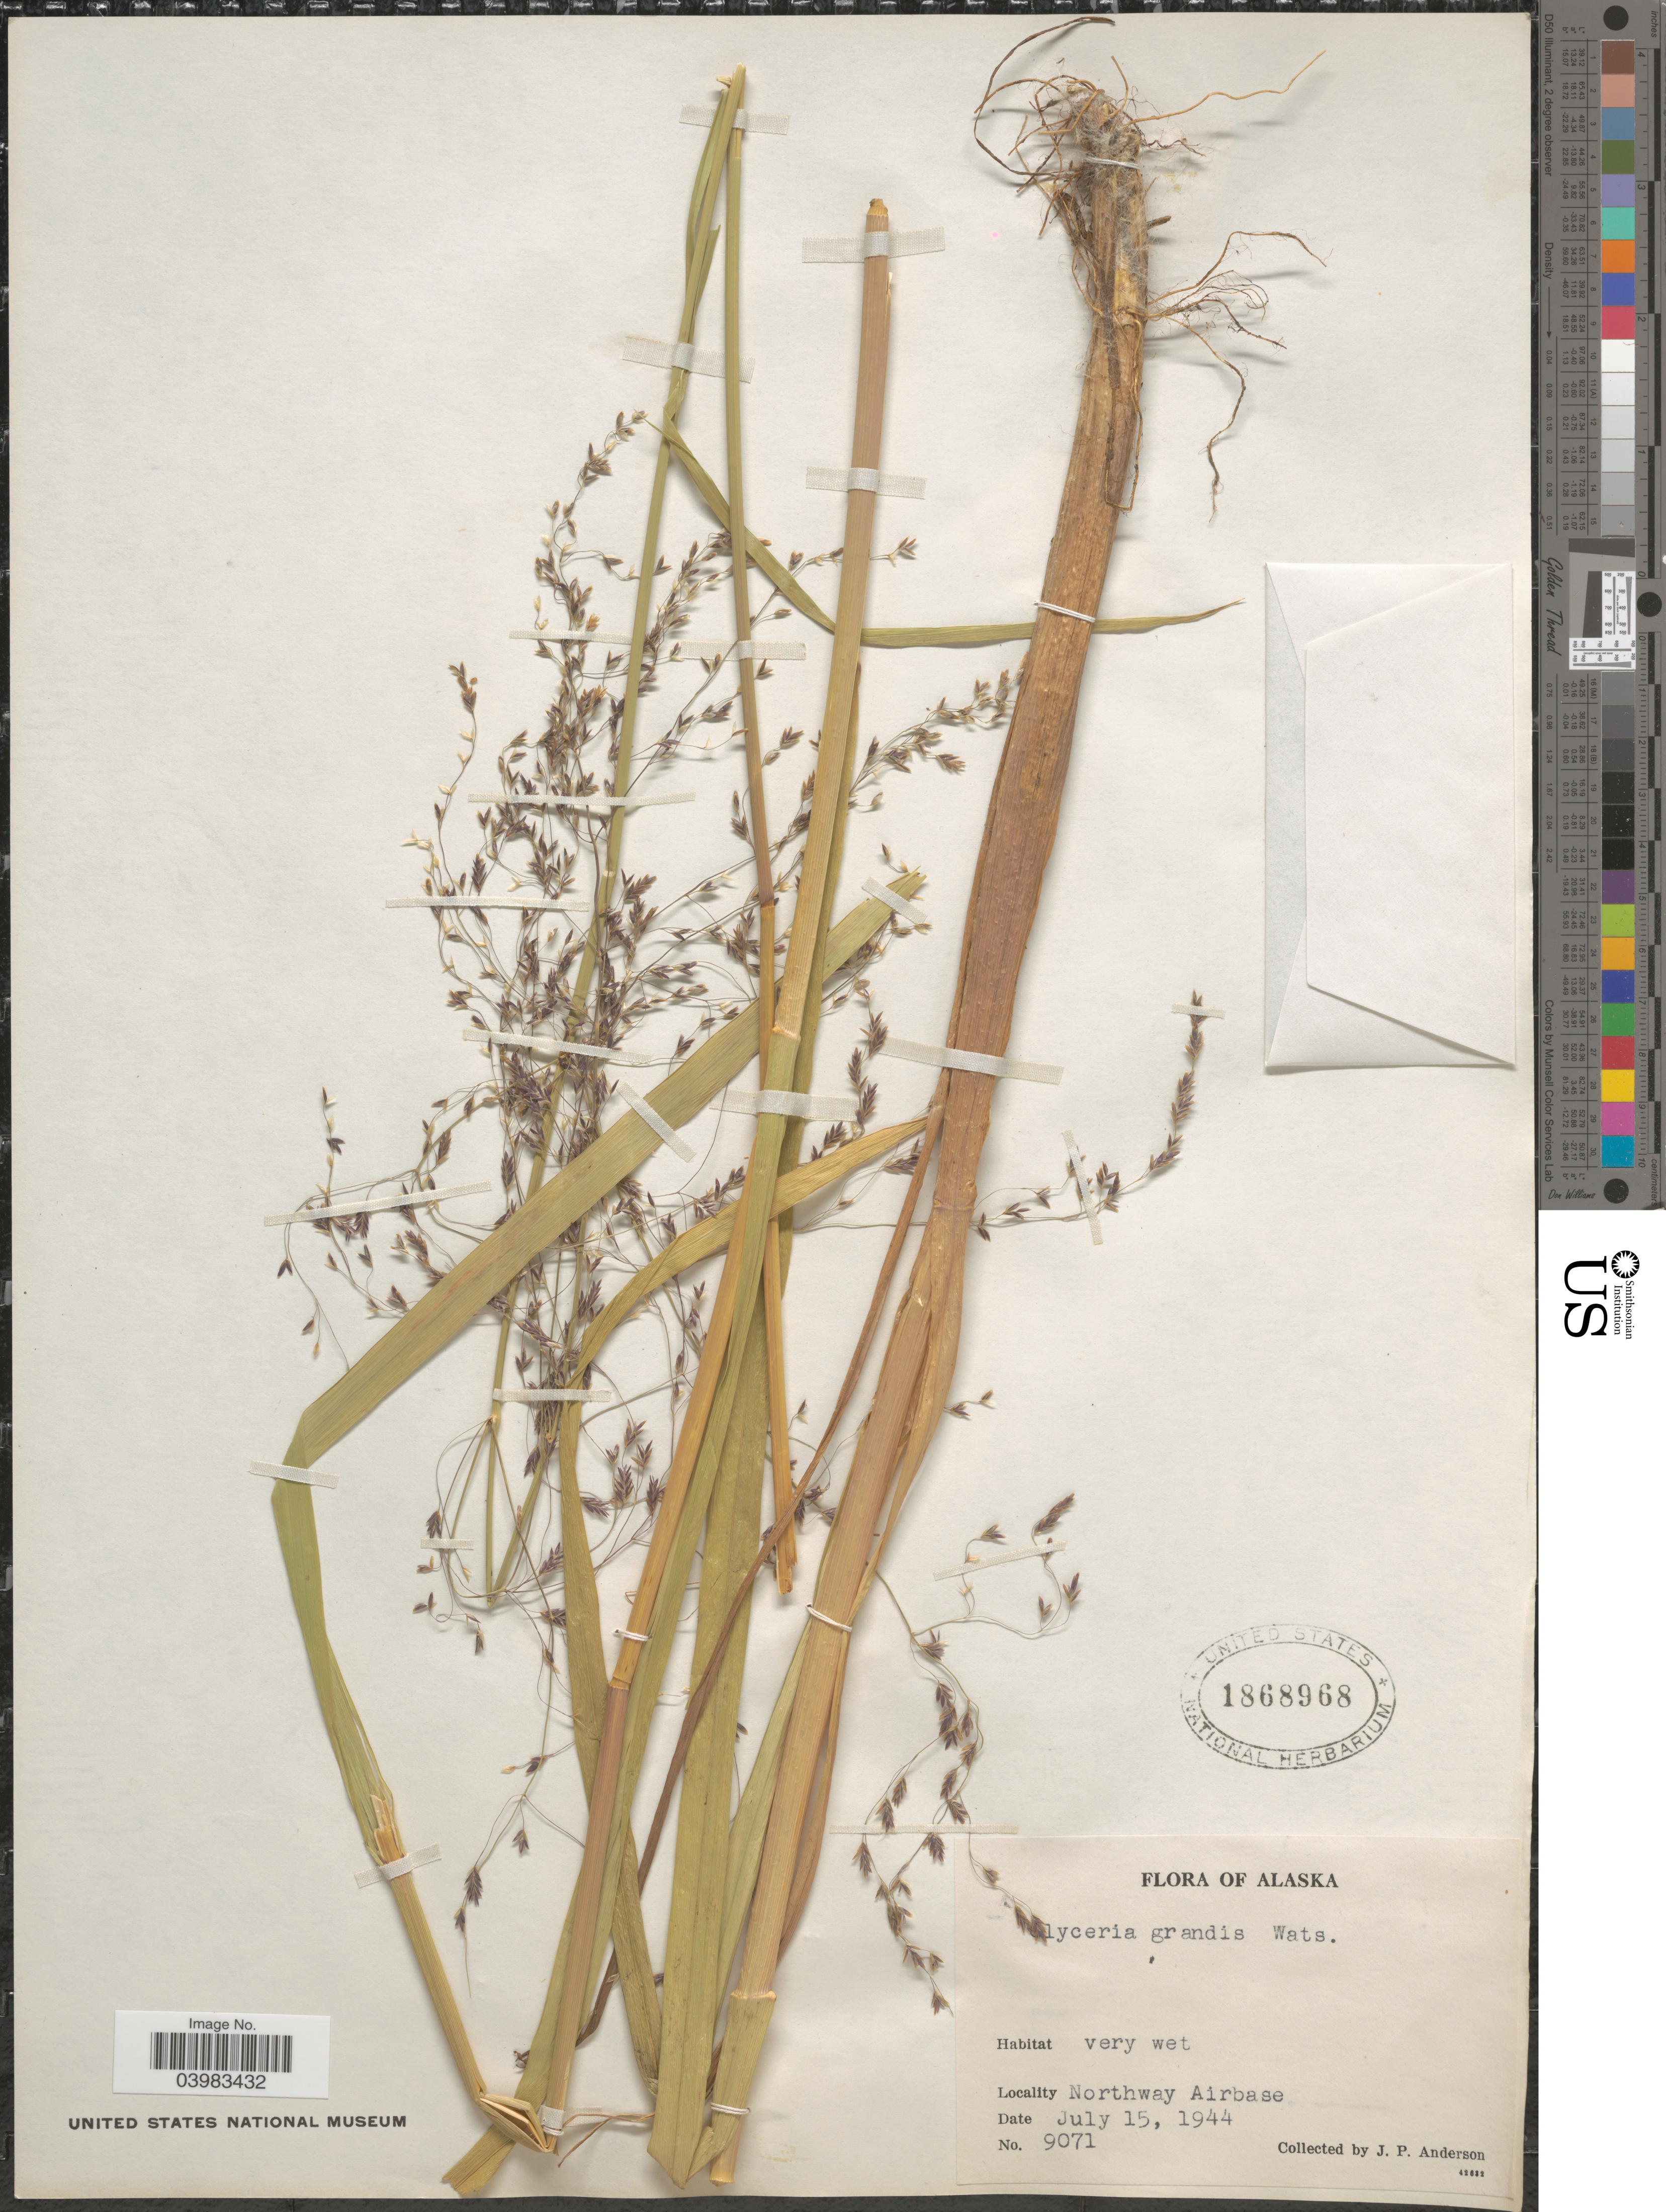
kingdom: Plantae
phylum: Tracheophyta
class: Liliopsida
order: Poales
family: Poaceae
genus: Glyceria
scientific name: Glyceria grandis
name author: S. Watson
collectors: J. P. Anderson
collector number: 9071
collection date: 1944-07-15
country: United States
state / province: Alaska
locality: Northway Airbase.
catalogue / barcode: US 1868968